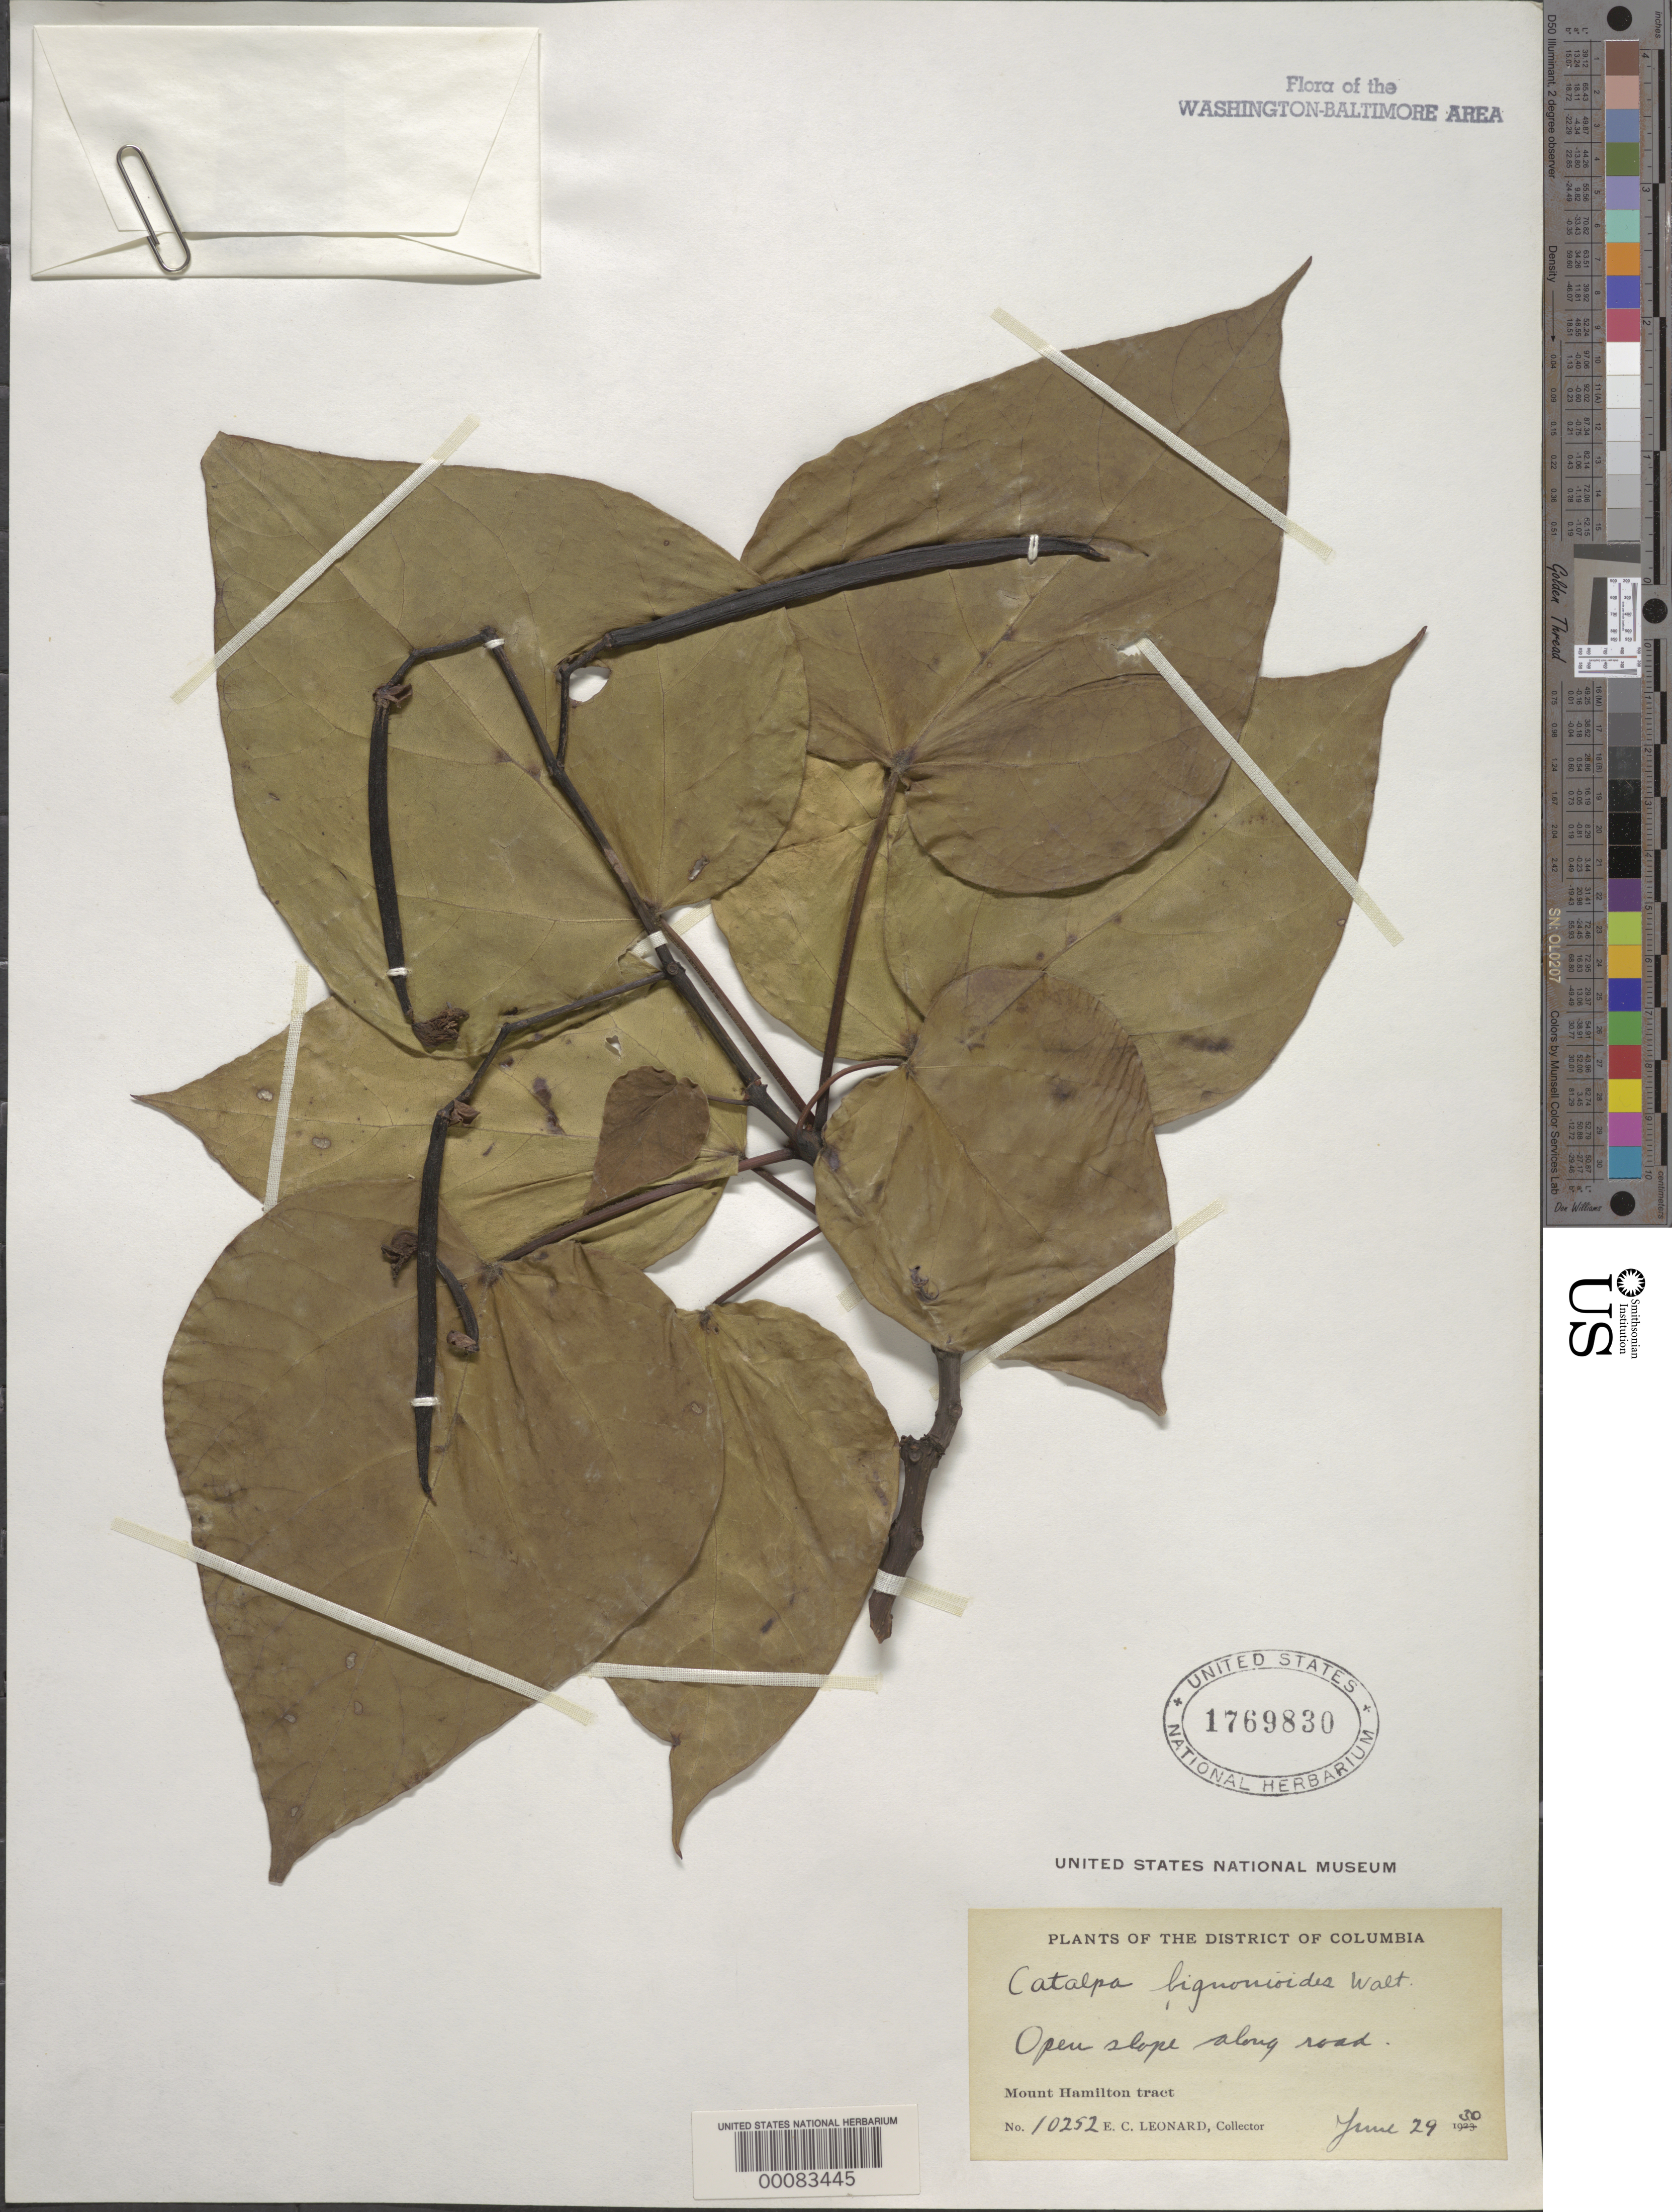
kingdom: Plantae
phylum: Tracheophyta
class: Magnoliopsida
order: Lamiales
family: Bignoniaceae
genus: Catalpa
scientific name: Catalpa bignonioides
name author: Walter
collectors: E. C. Leonard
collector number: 10252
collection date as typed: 29 Jun 1930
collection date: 1930-06-29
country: United States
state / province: District of Columbia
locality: Mount Hamilton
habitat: Open slope along road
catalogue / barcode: US 1769830